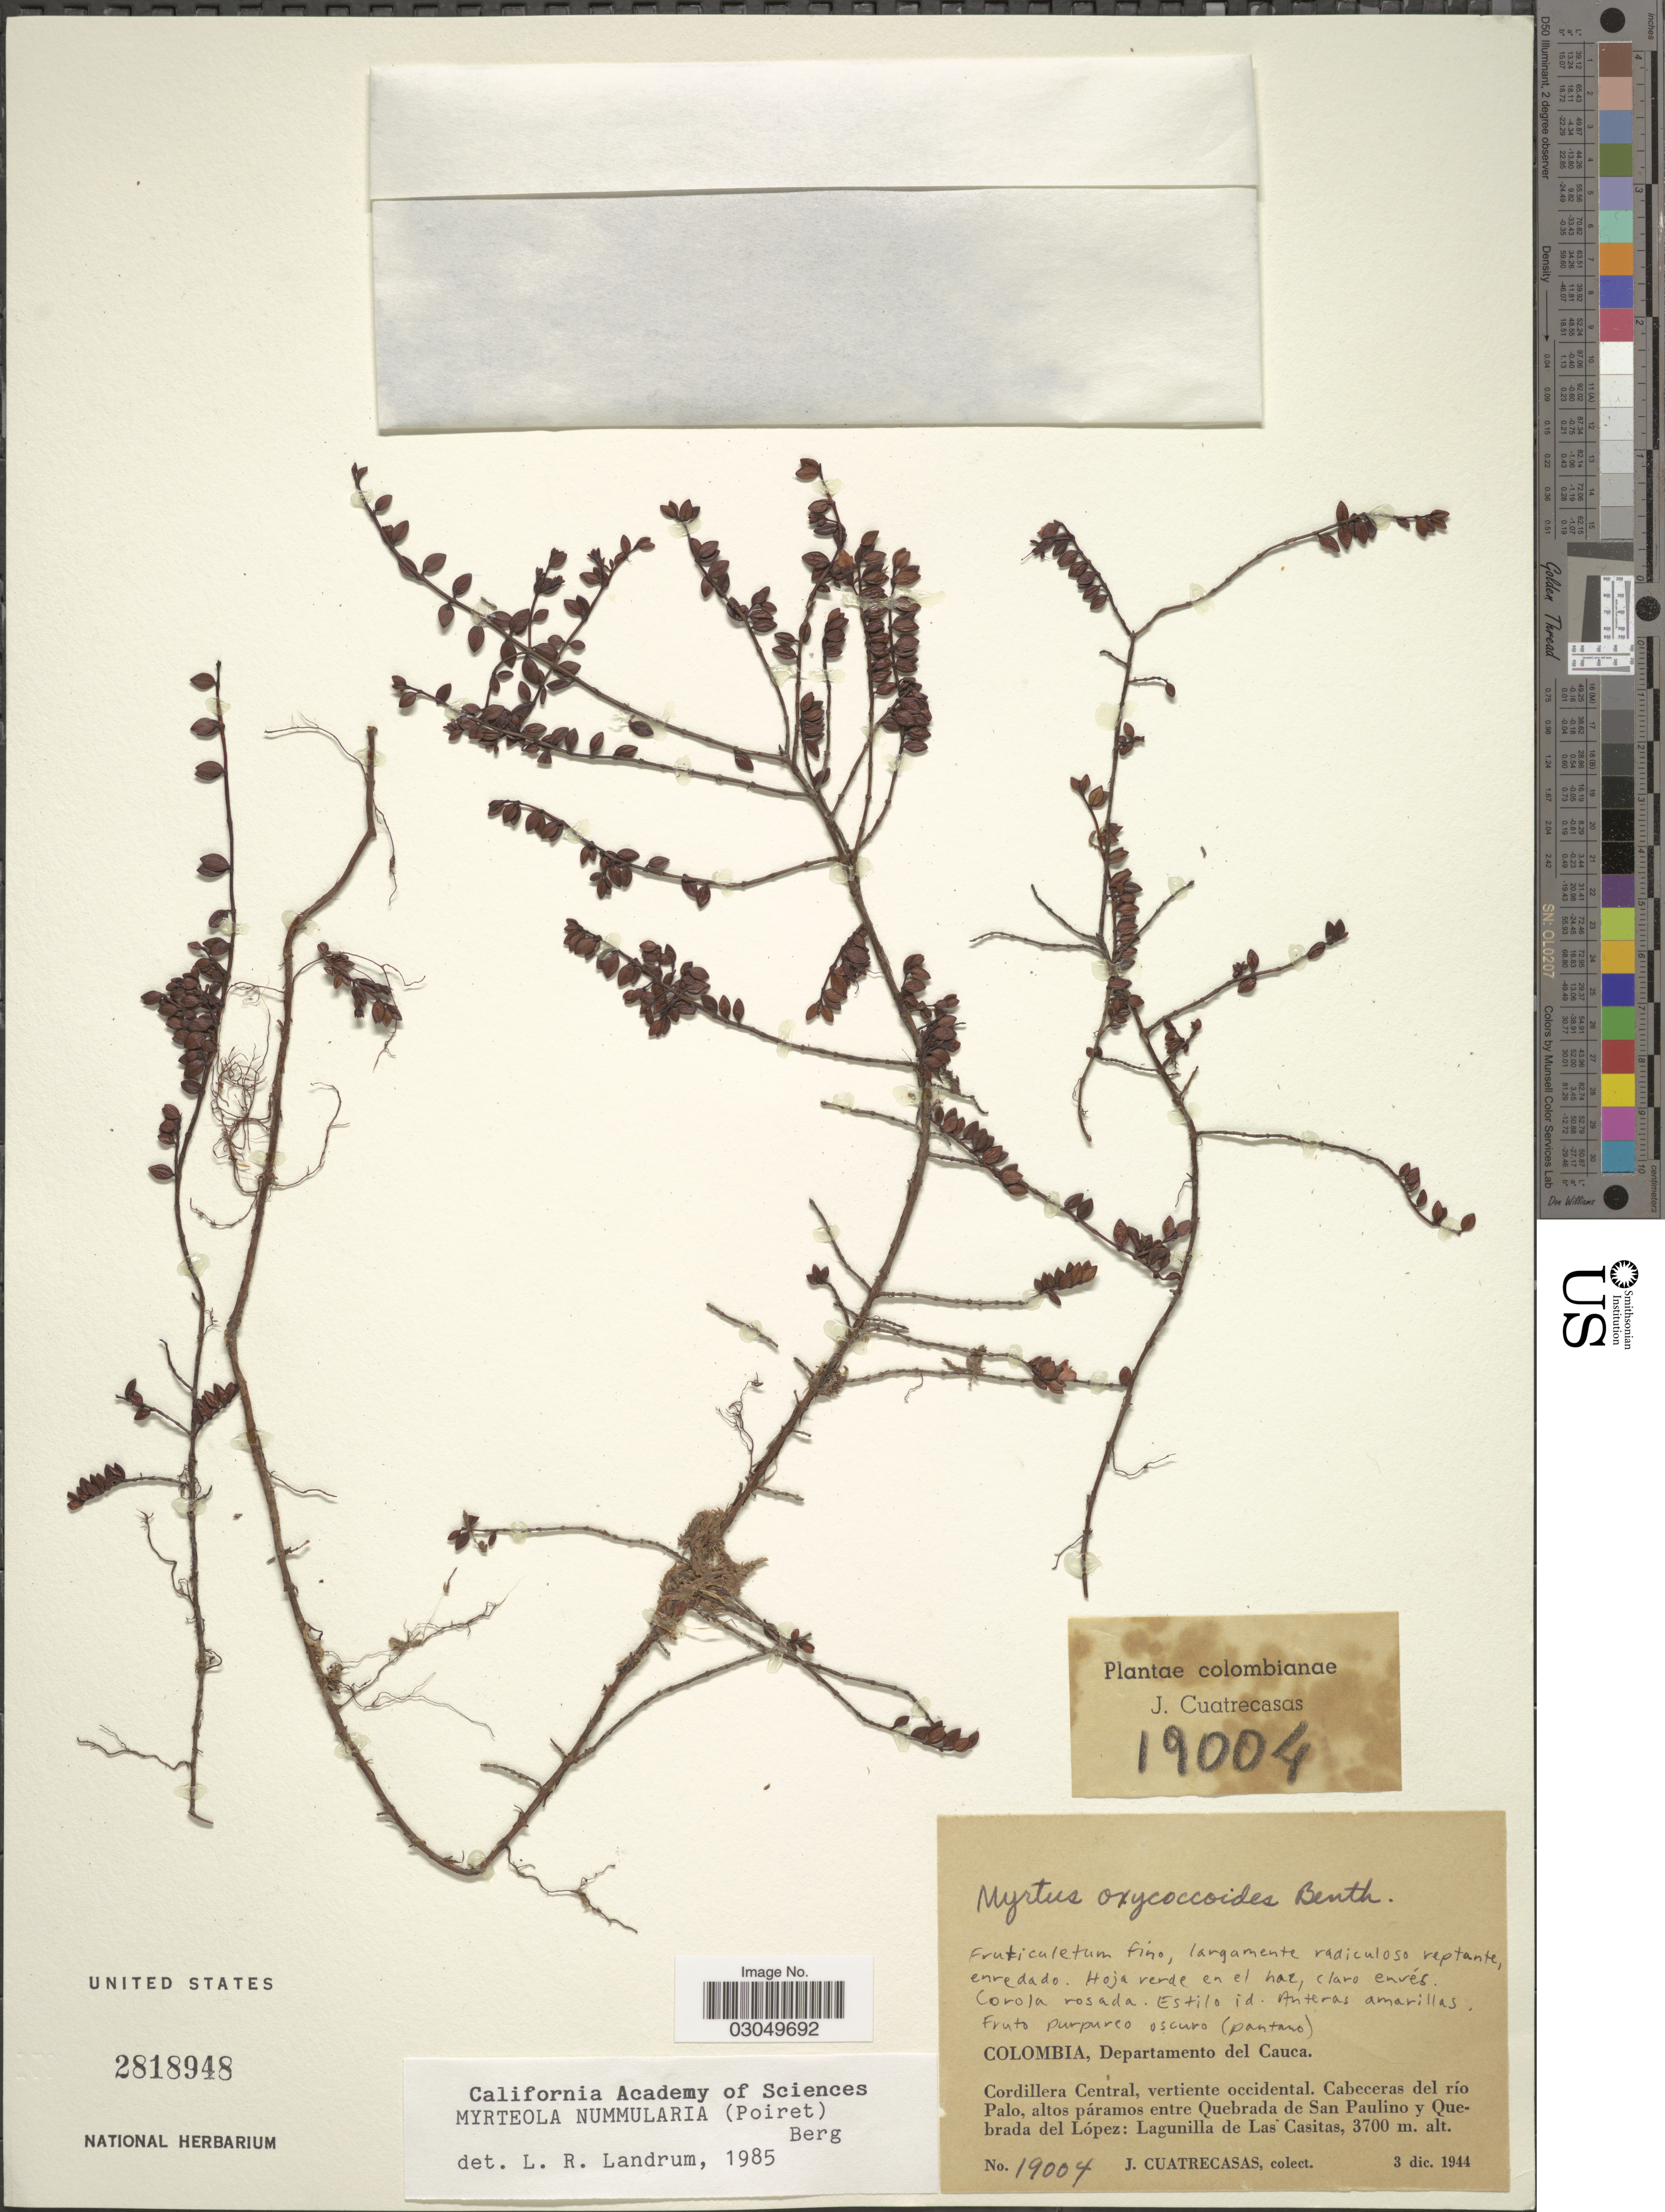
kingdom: Plantae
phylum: Tracheophyta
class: Magnoliopsida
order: Myrtales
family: Myrtaceae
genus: Myrteola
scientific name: Myrteola nummularia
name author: (Lam.) O. Berg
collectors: J. Cuatrecasas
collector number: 19004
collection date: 1944-12-03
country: Colombia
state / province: Cauca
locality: Departamento del Cauca. Cordillera Central, vertiente occidental. Cabeceras del río Palo, altos páramos entre Quebrada de San Paulino y Quebrada del López: Lagunilla de Las Casitas.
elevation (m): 3700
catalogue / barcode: US 2818948